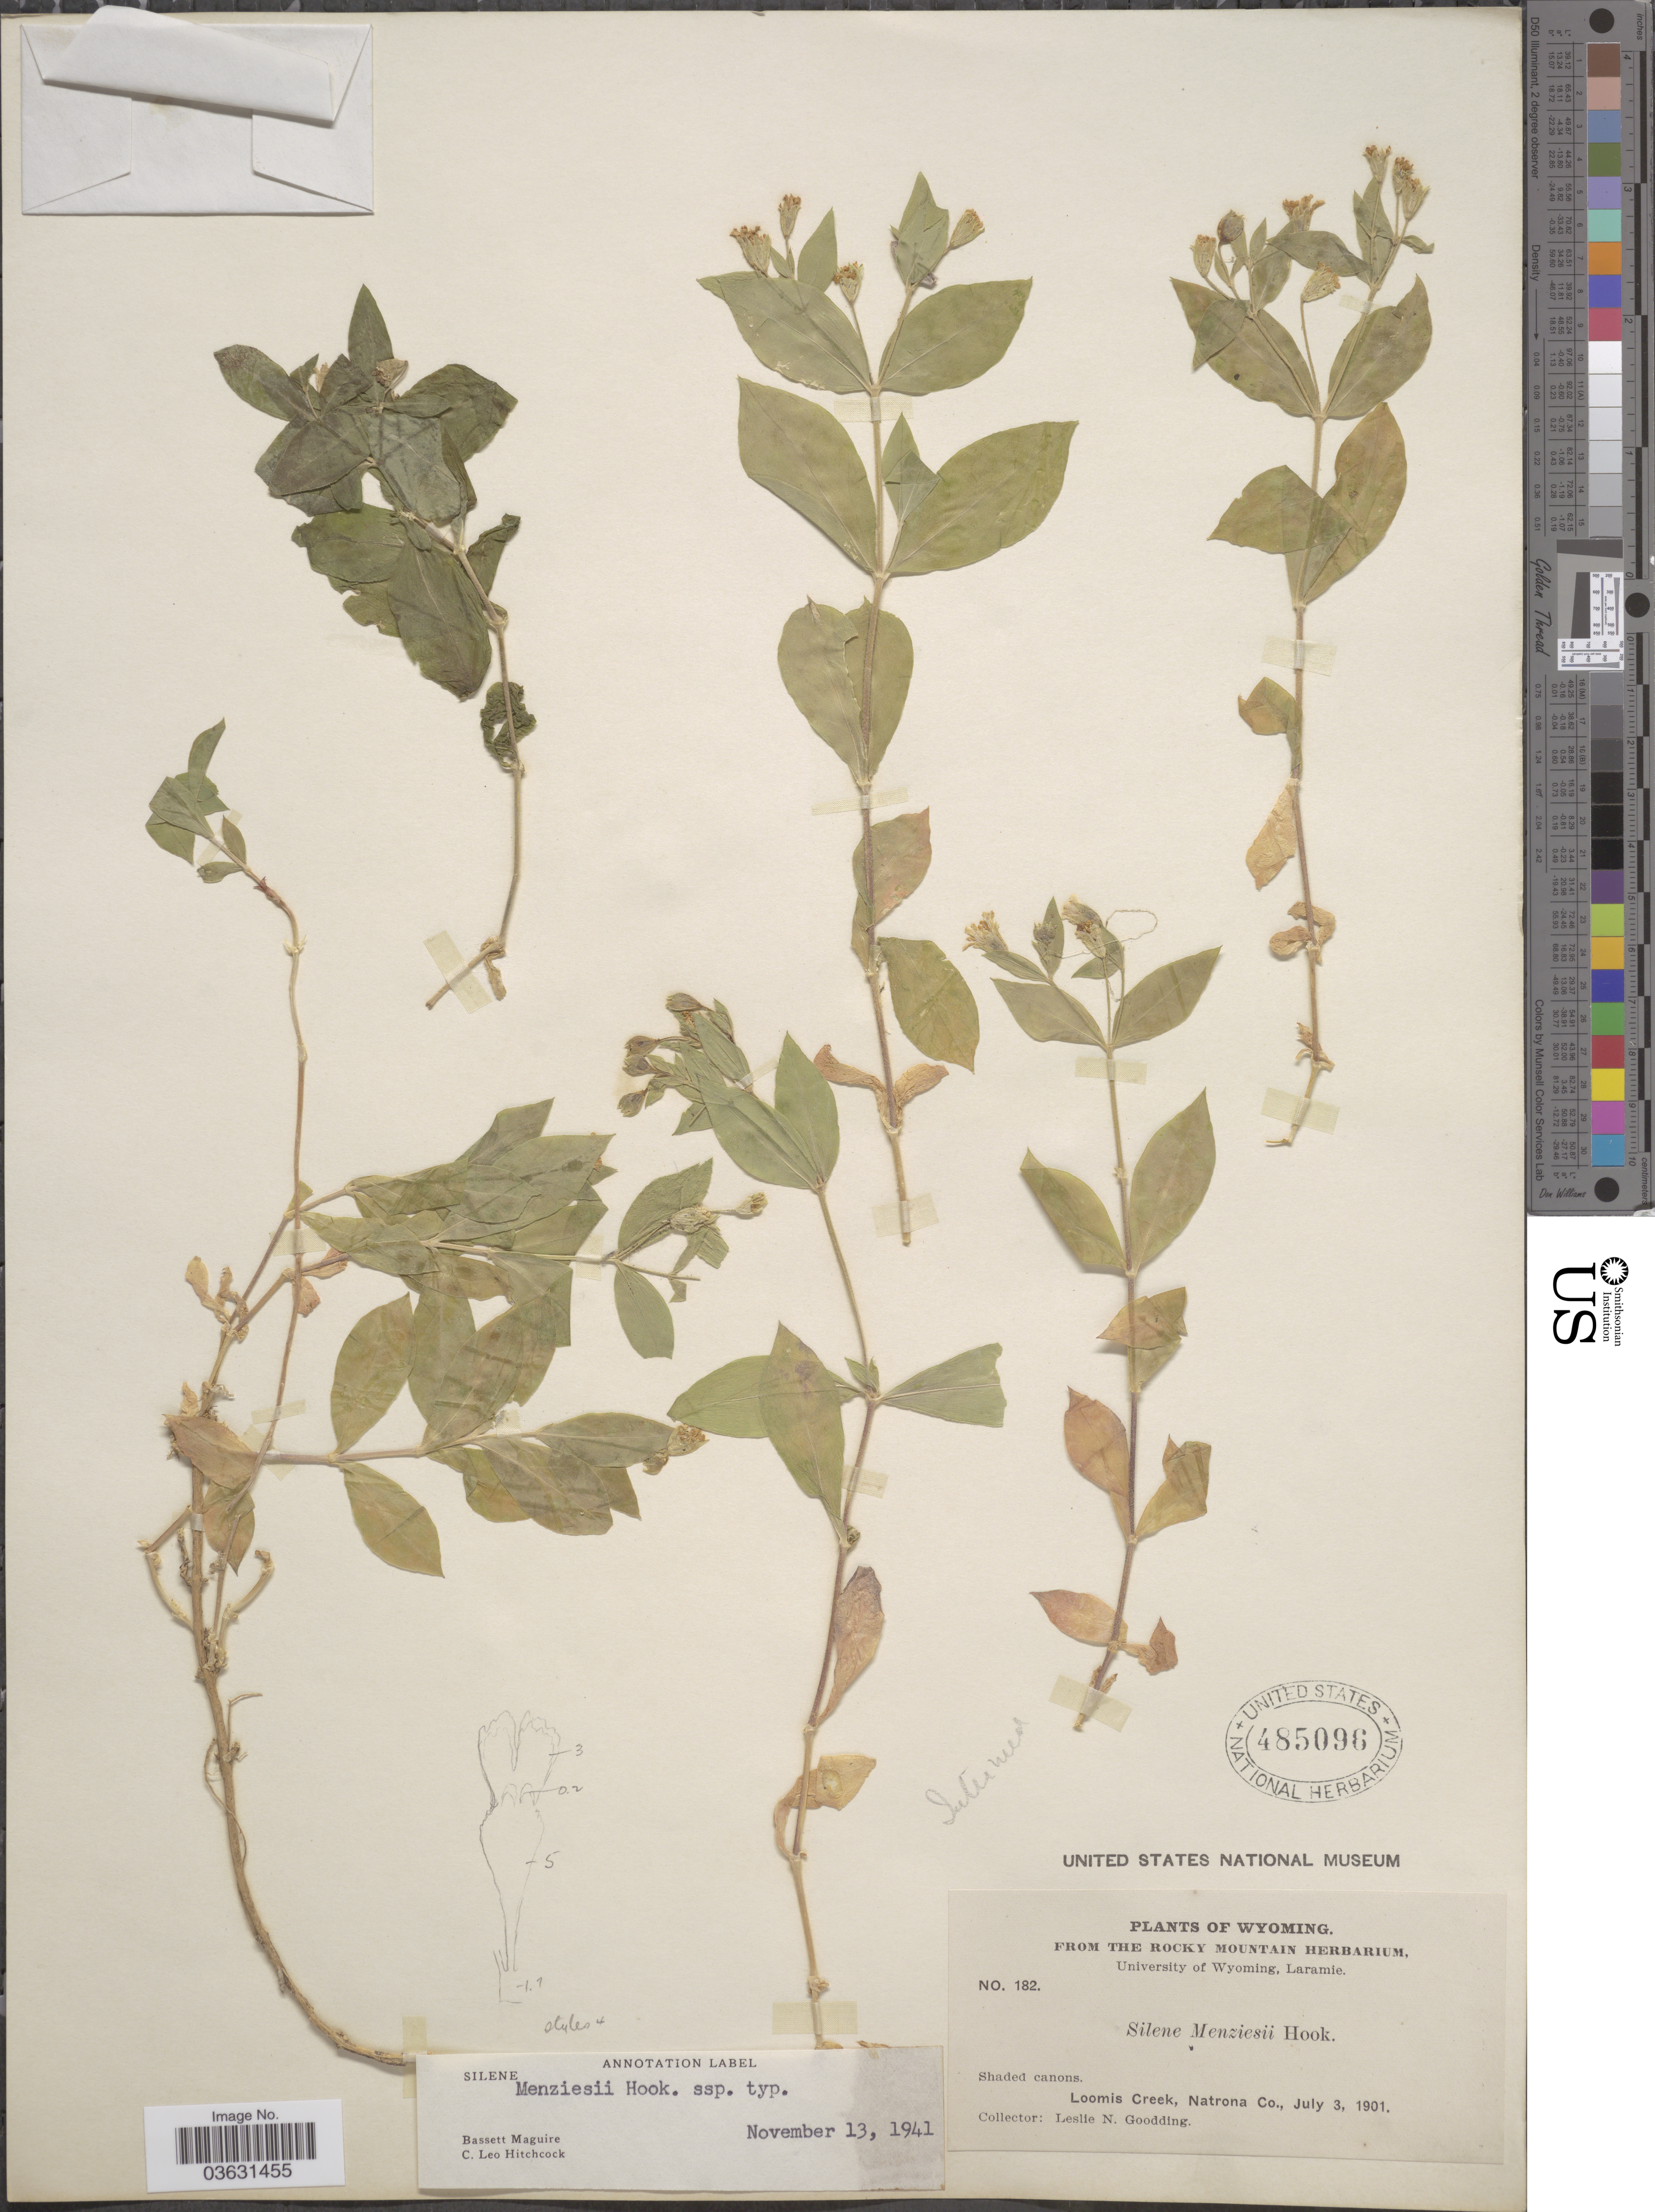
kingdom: Plantae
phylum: Tracheophyta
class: Magnoliopsida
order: Caryophyllales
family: Caryophyllaceae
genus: Silene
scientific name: Silene menziesii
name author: Hook.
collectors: L. N. Goodding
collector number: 182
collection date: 1901-07-03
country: United States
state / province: Wyoming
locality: Loomis Creek, Natrona Co.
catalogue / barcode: US 485096